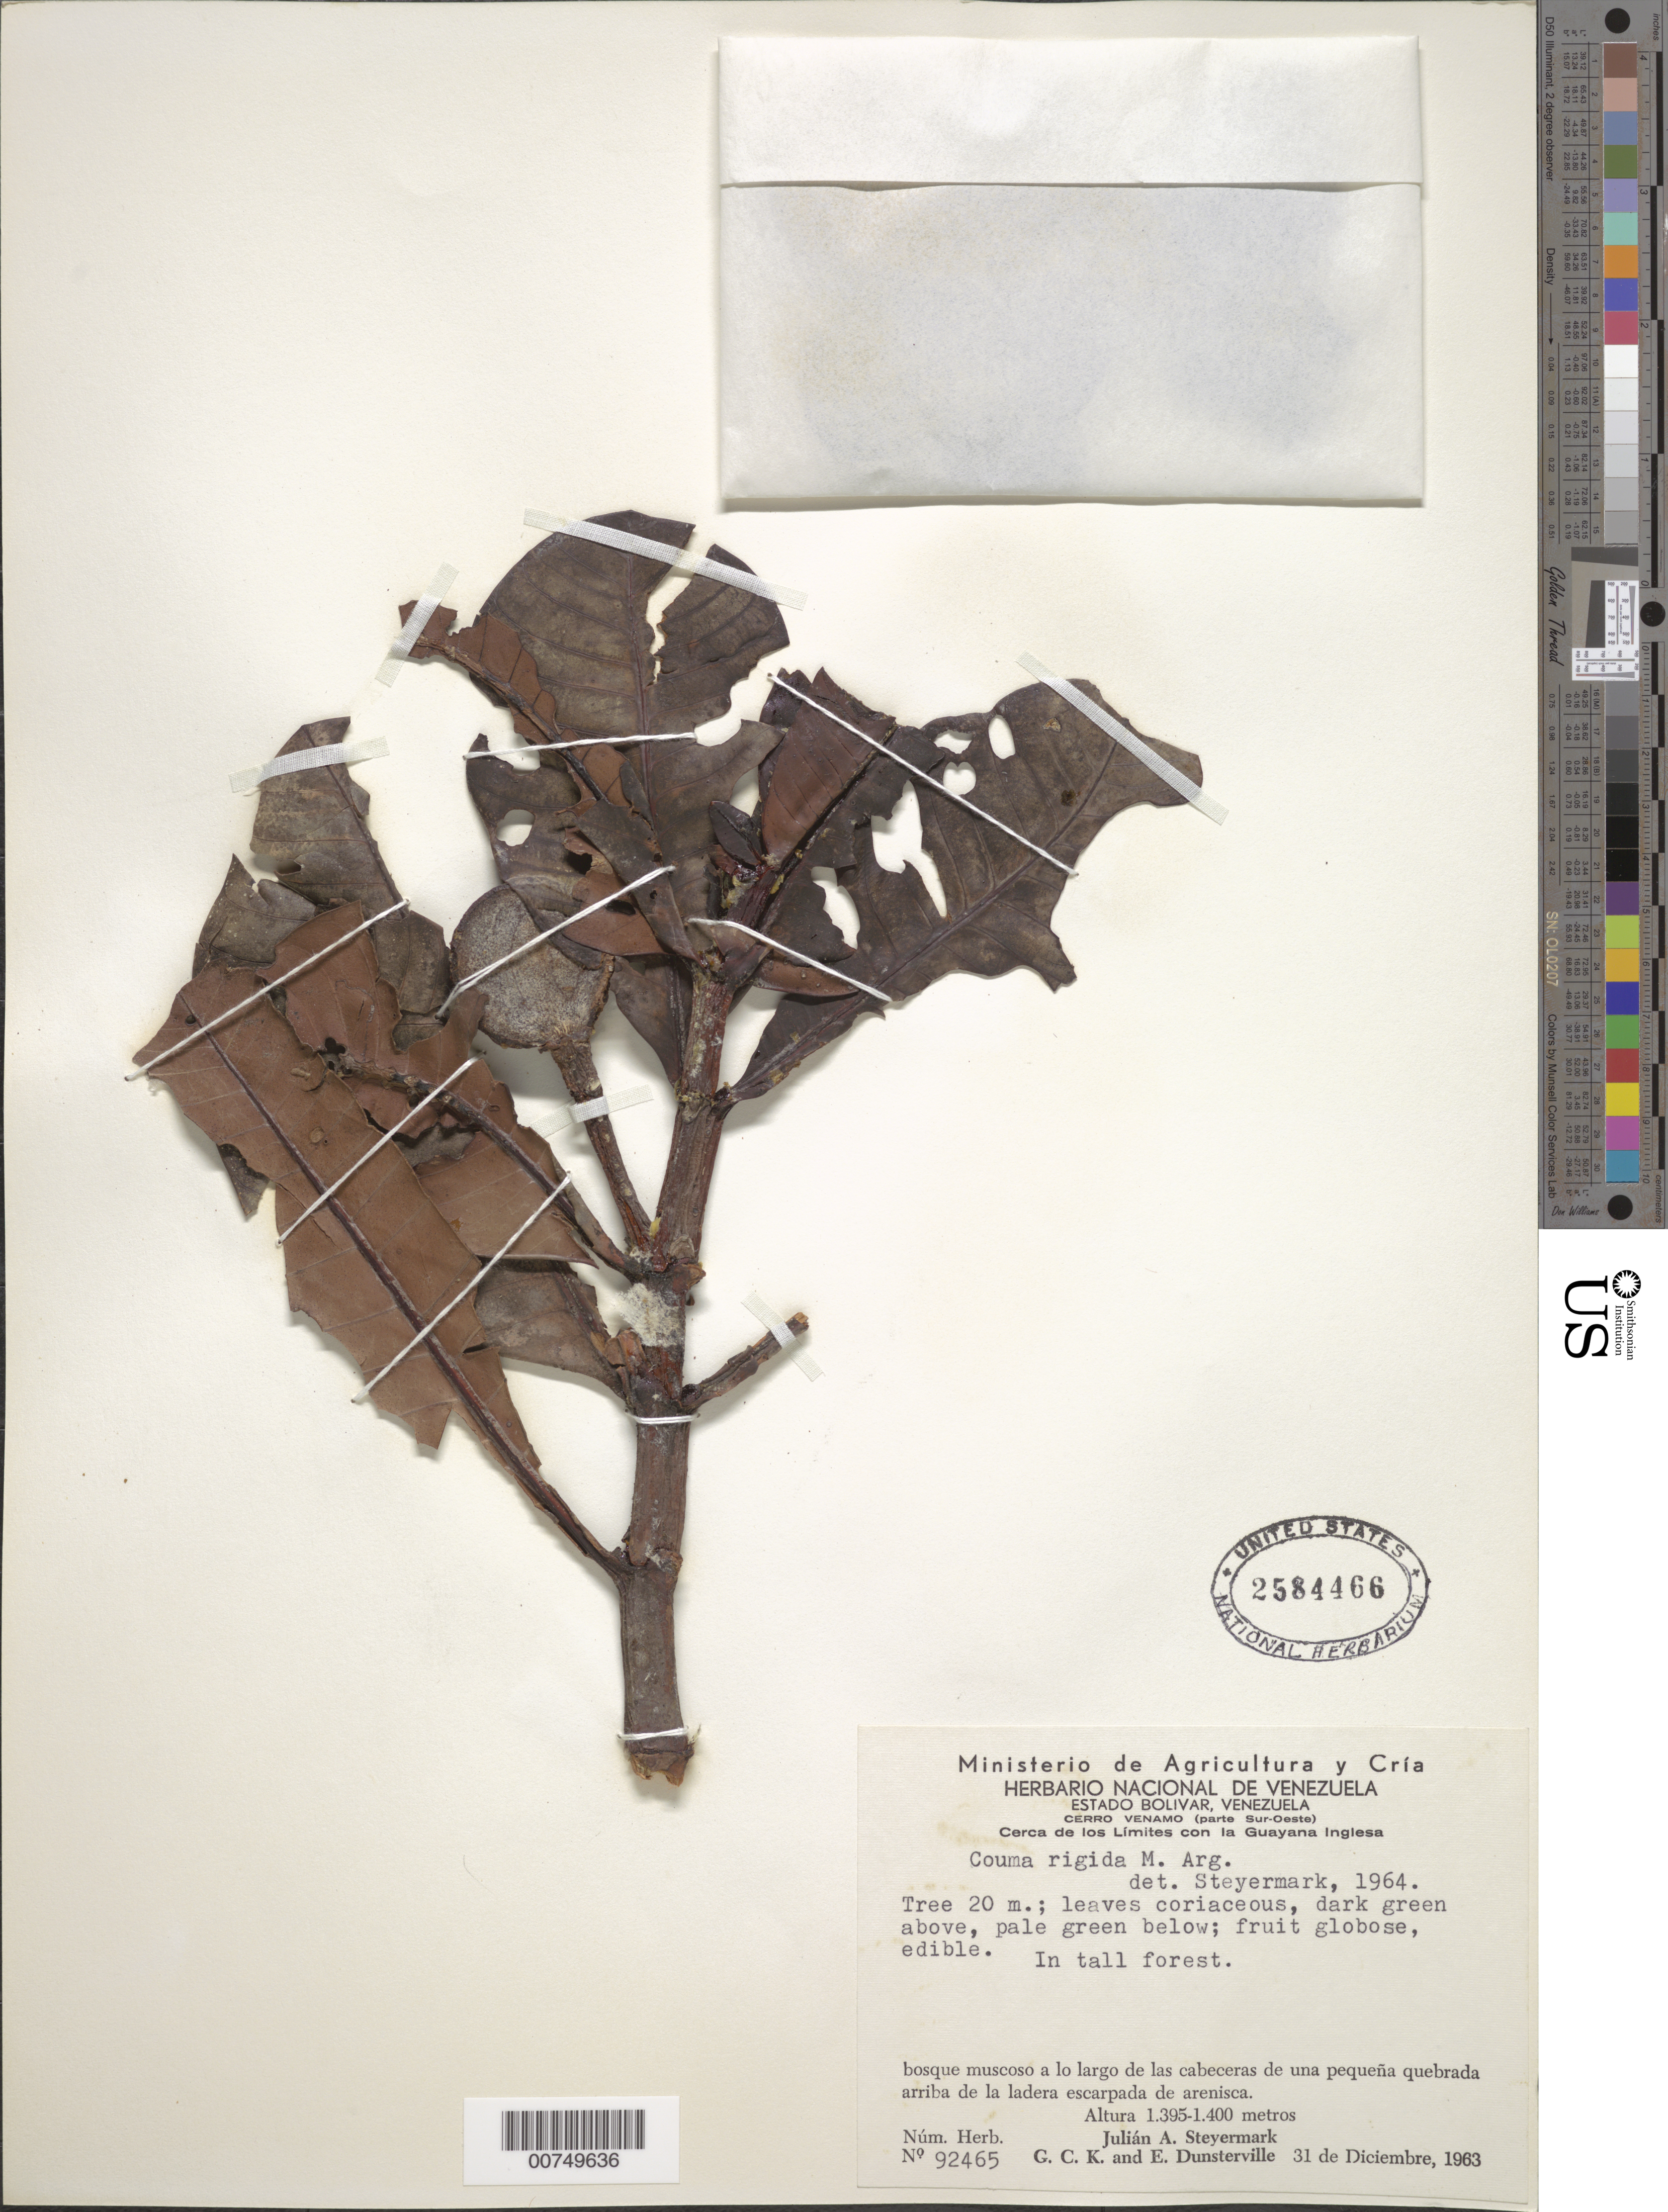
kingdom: Plantae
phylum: Tracheophyta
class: Magnoliopsida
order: Gentianales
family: Apocynaceae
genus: Couma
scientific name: Couma rigida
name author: Müll. Arg.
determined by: Steyermark, Julian A., (VEN)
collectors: J. Steyermark, G. C. K. Dunsterville & E. Dunsterville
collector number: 92465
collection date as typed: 31-Dec-63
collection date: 1963-12-31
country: Venezuela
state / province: Bolívar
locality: Cerro Venamo, Río Venamo, cerca de los limites con Guayana Inglesa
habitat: Tall forest, bosque muscoso a lo largo de las cabercas de una pequena quebrada arriba de la ladera escarpada de arensica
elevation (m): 1395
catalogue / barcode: US 2584466